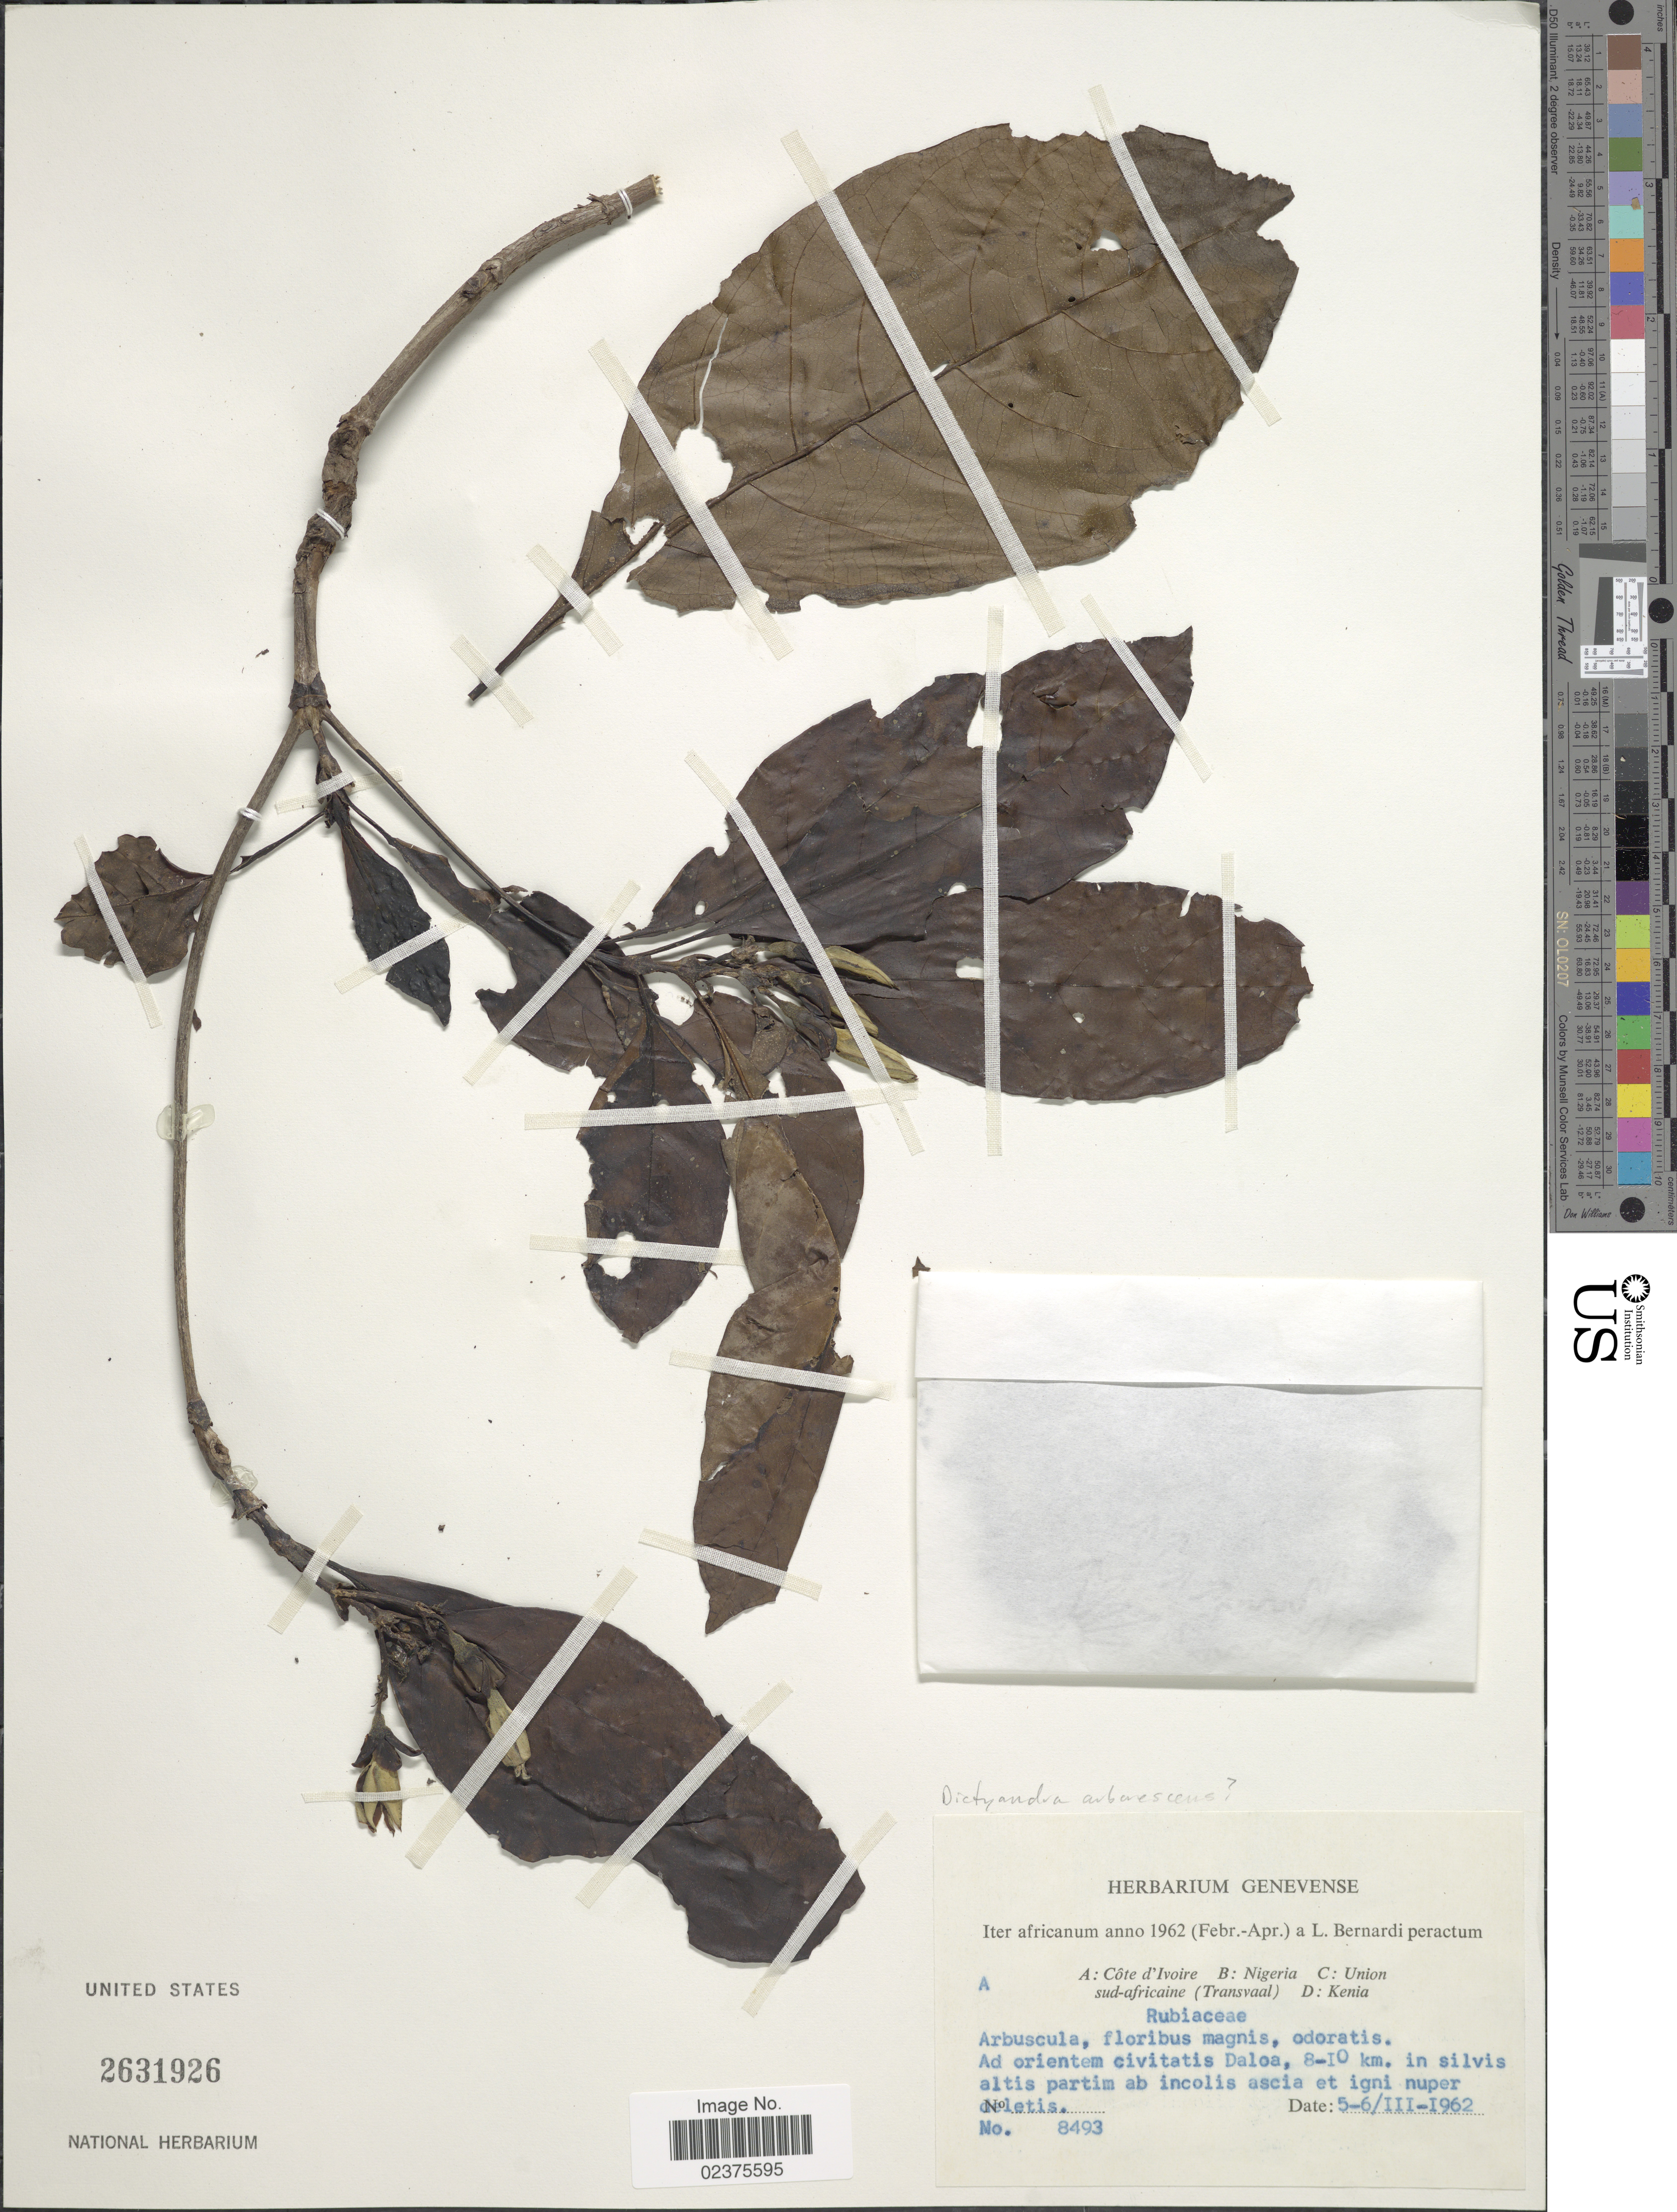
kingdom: Plantae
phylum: Tracheophyta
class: Magnoliopsida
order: Gentianales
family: Rubiaceae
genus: Dictyandra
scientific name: Dictyandra arborescens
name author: Welw. ex Hook. f.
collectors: L. Bernardi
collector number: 8493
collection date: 1962-03-05/1962-03-06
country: Ivory Coast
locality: Côte d'Ivoire, Ad orientem civitatis Dalao, 8-10 km in silvis altis partim ab incolis ascia et igni nuper [illegible text]letis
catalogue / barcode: US 2631926